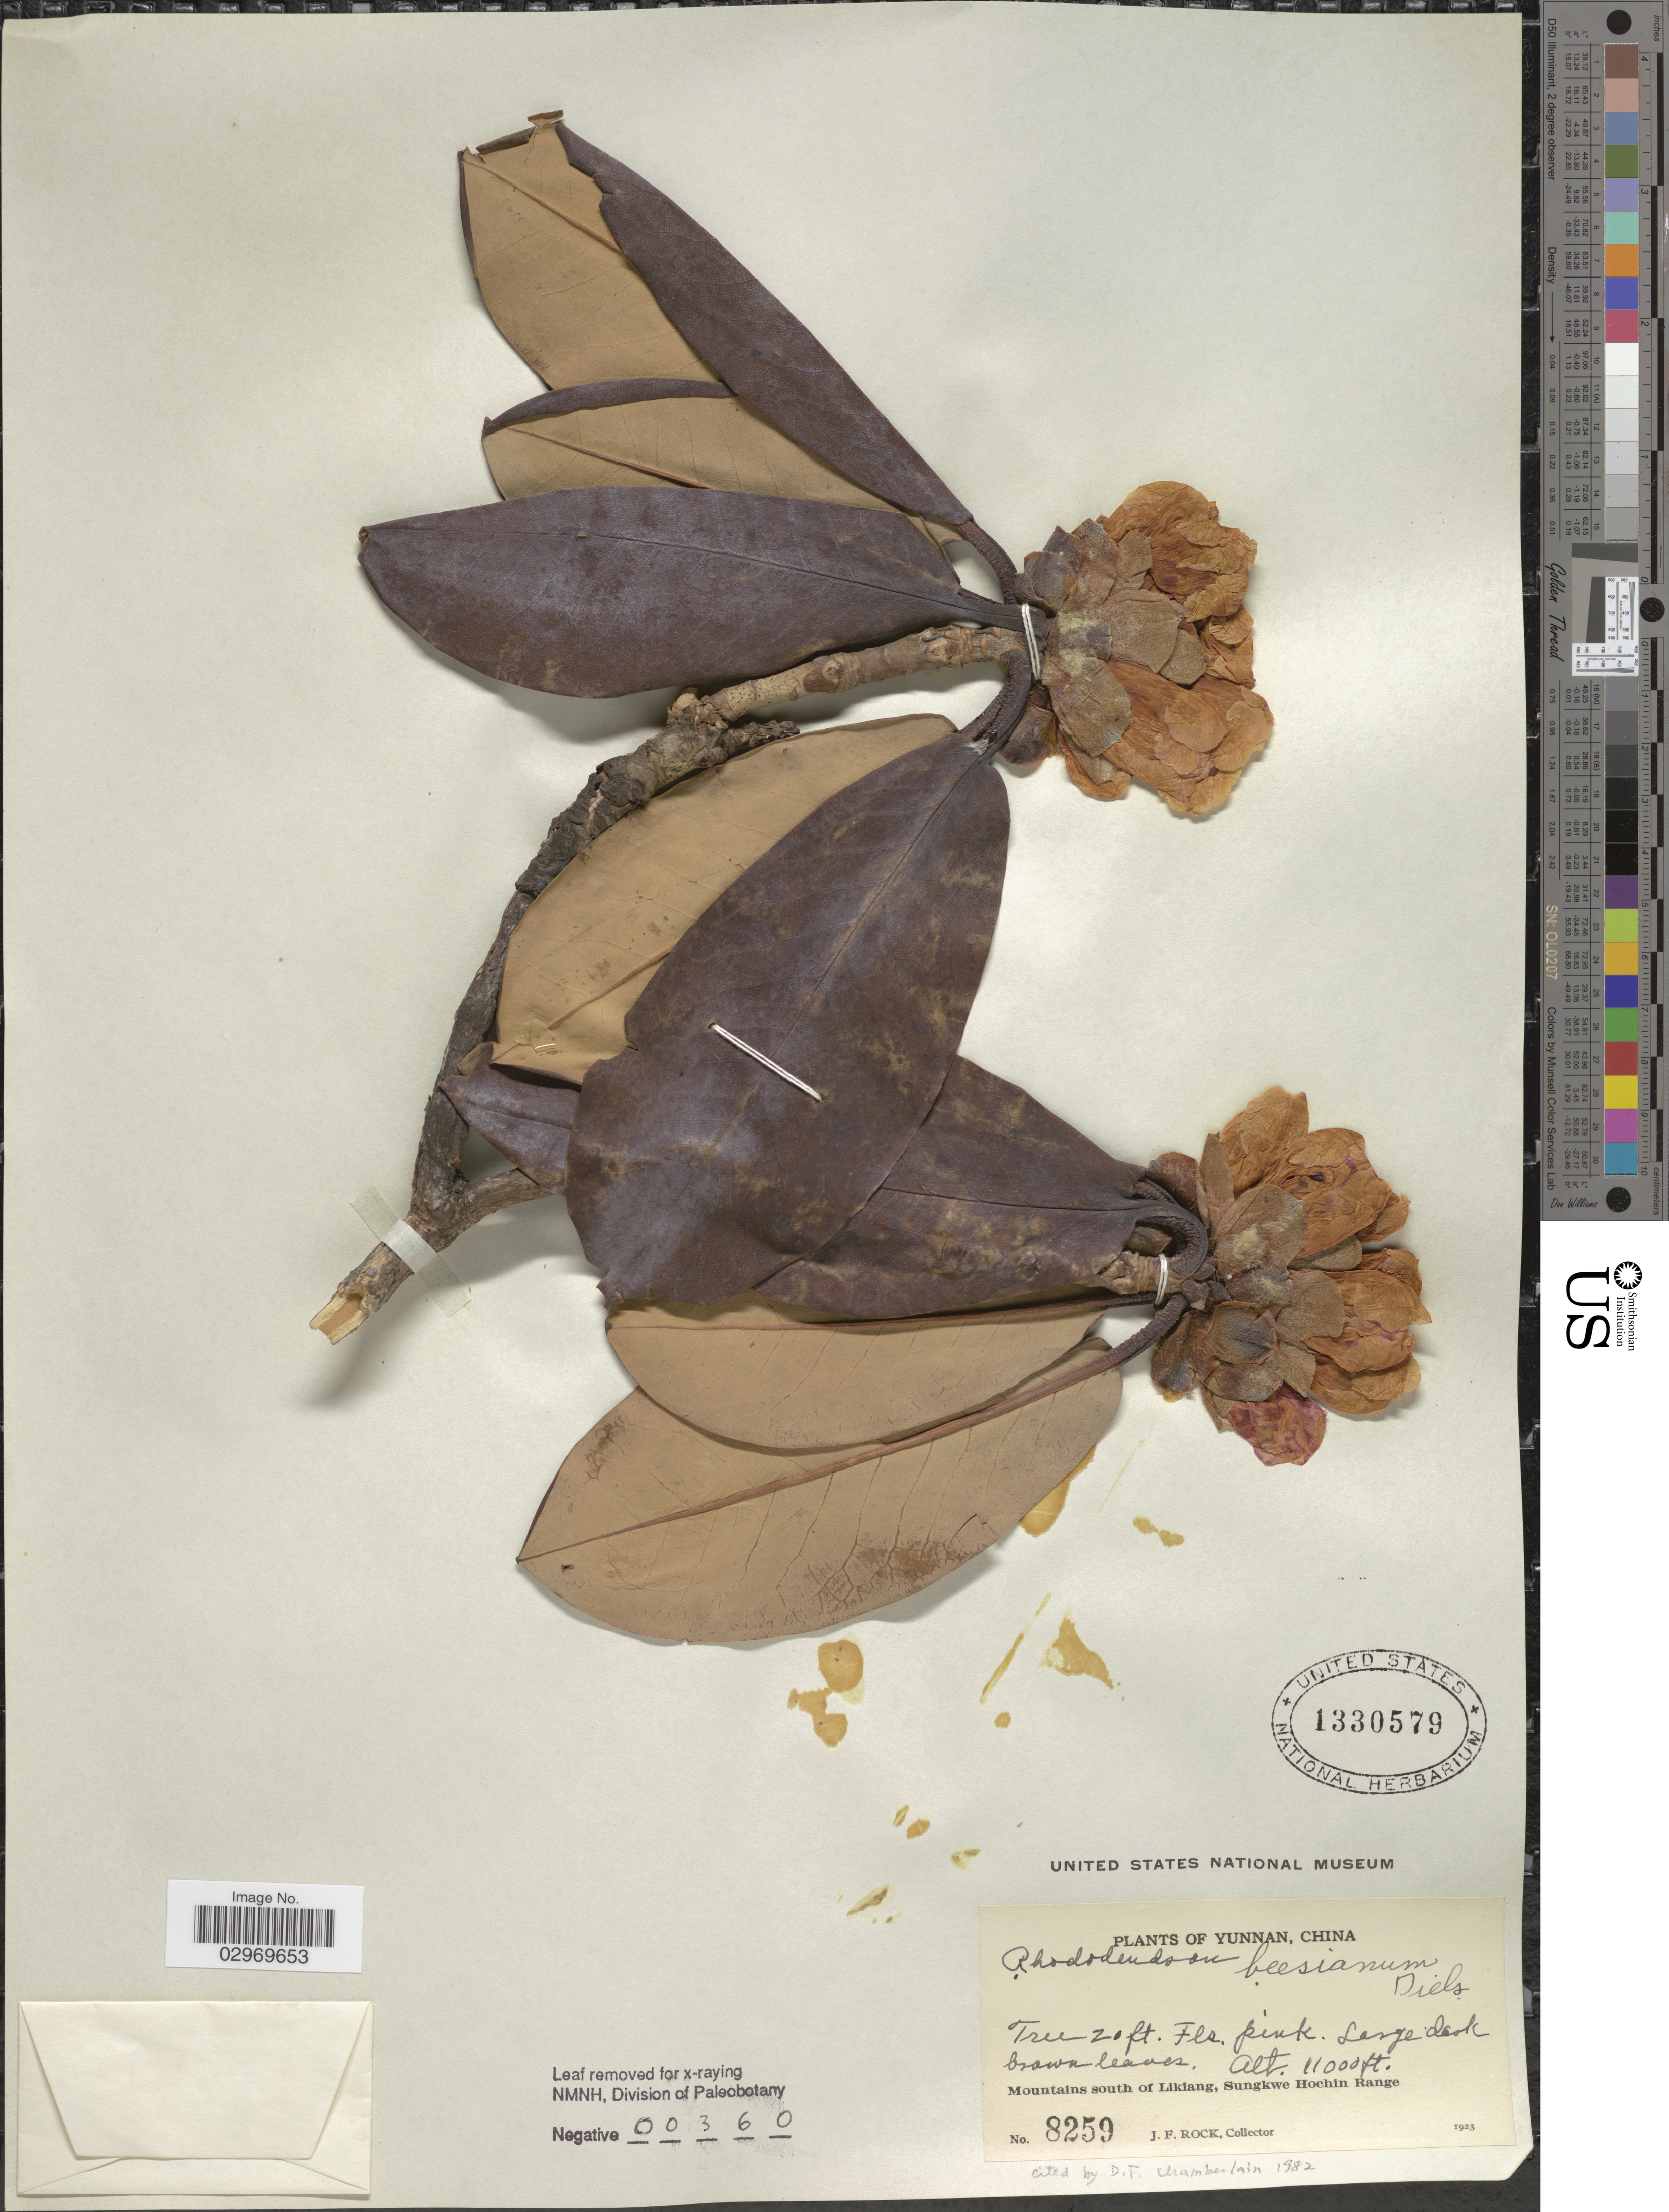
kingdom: Plantae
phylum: Tracheophyta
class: Magnoliopsida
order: Ericales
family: Ericaceae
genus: Rhododendron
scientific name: Rhododendron beesianum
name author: Diels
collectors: J. Rock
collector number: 8259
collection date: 1923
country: China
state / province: Yunnan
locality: Mountains south of Likiang, Sungkwe Hochin Range.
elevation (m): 3353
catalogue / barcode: US 1330579